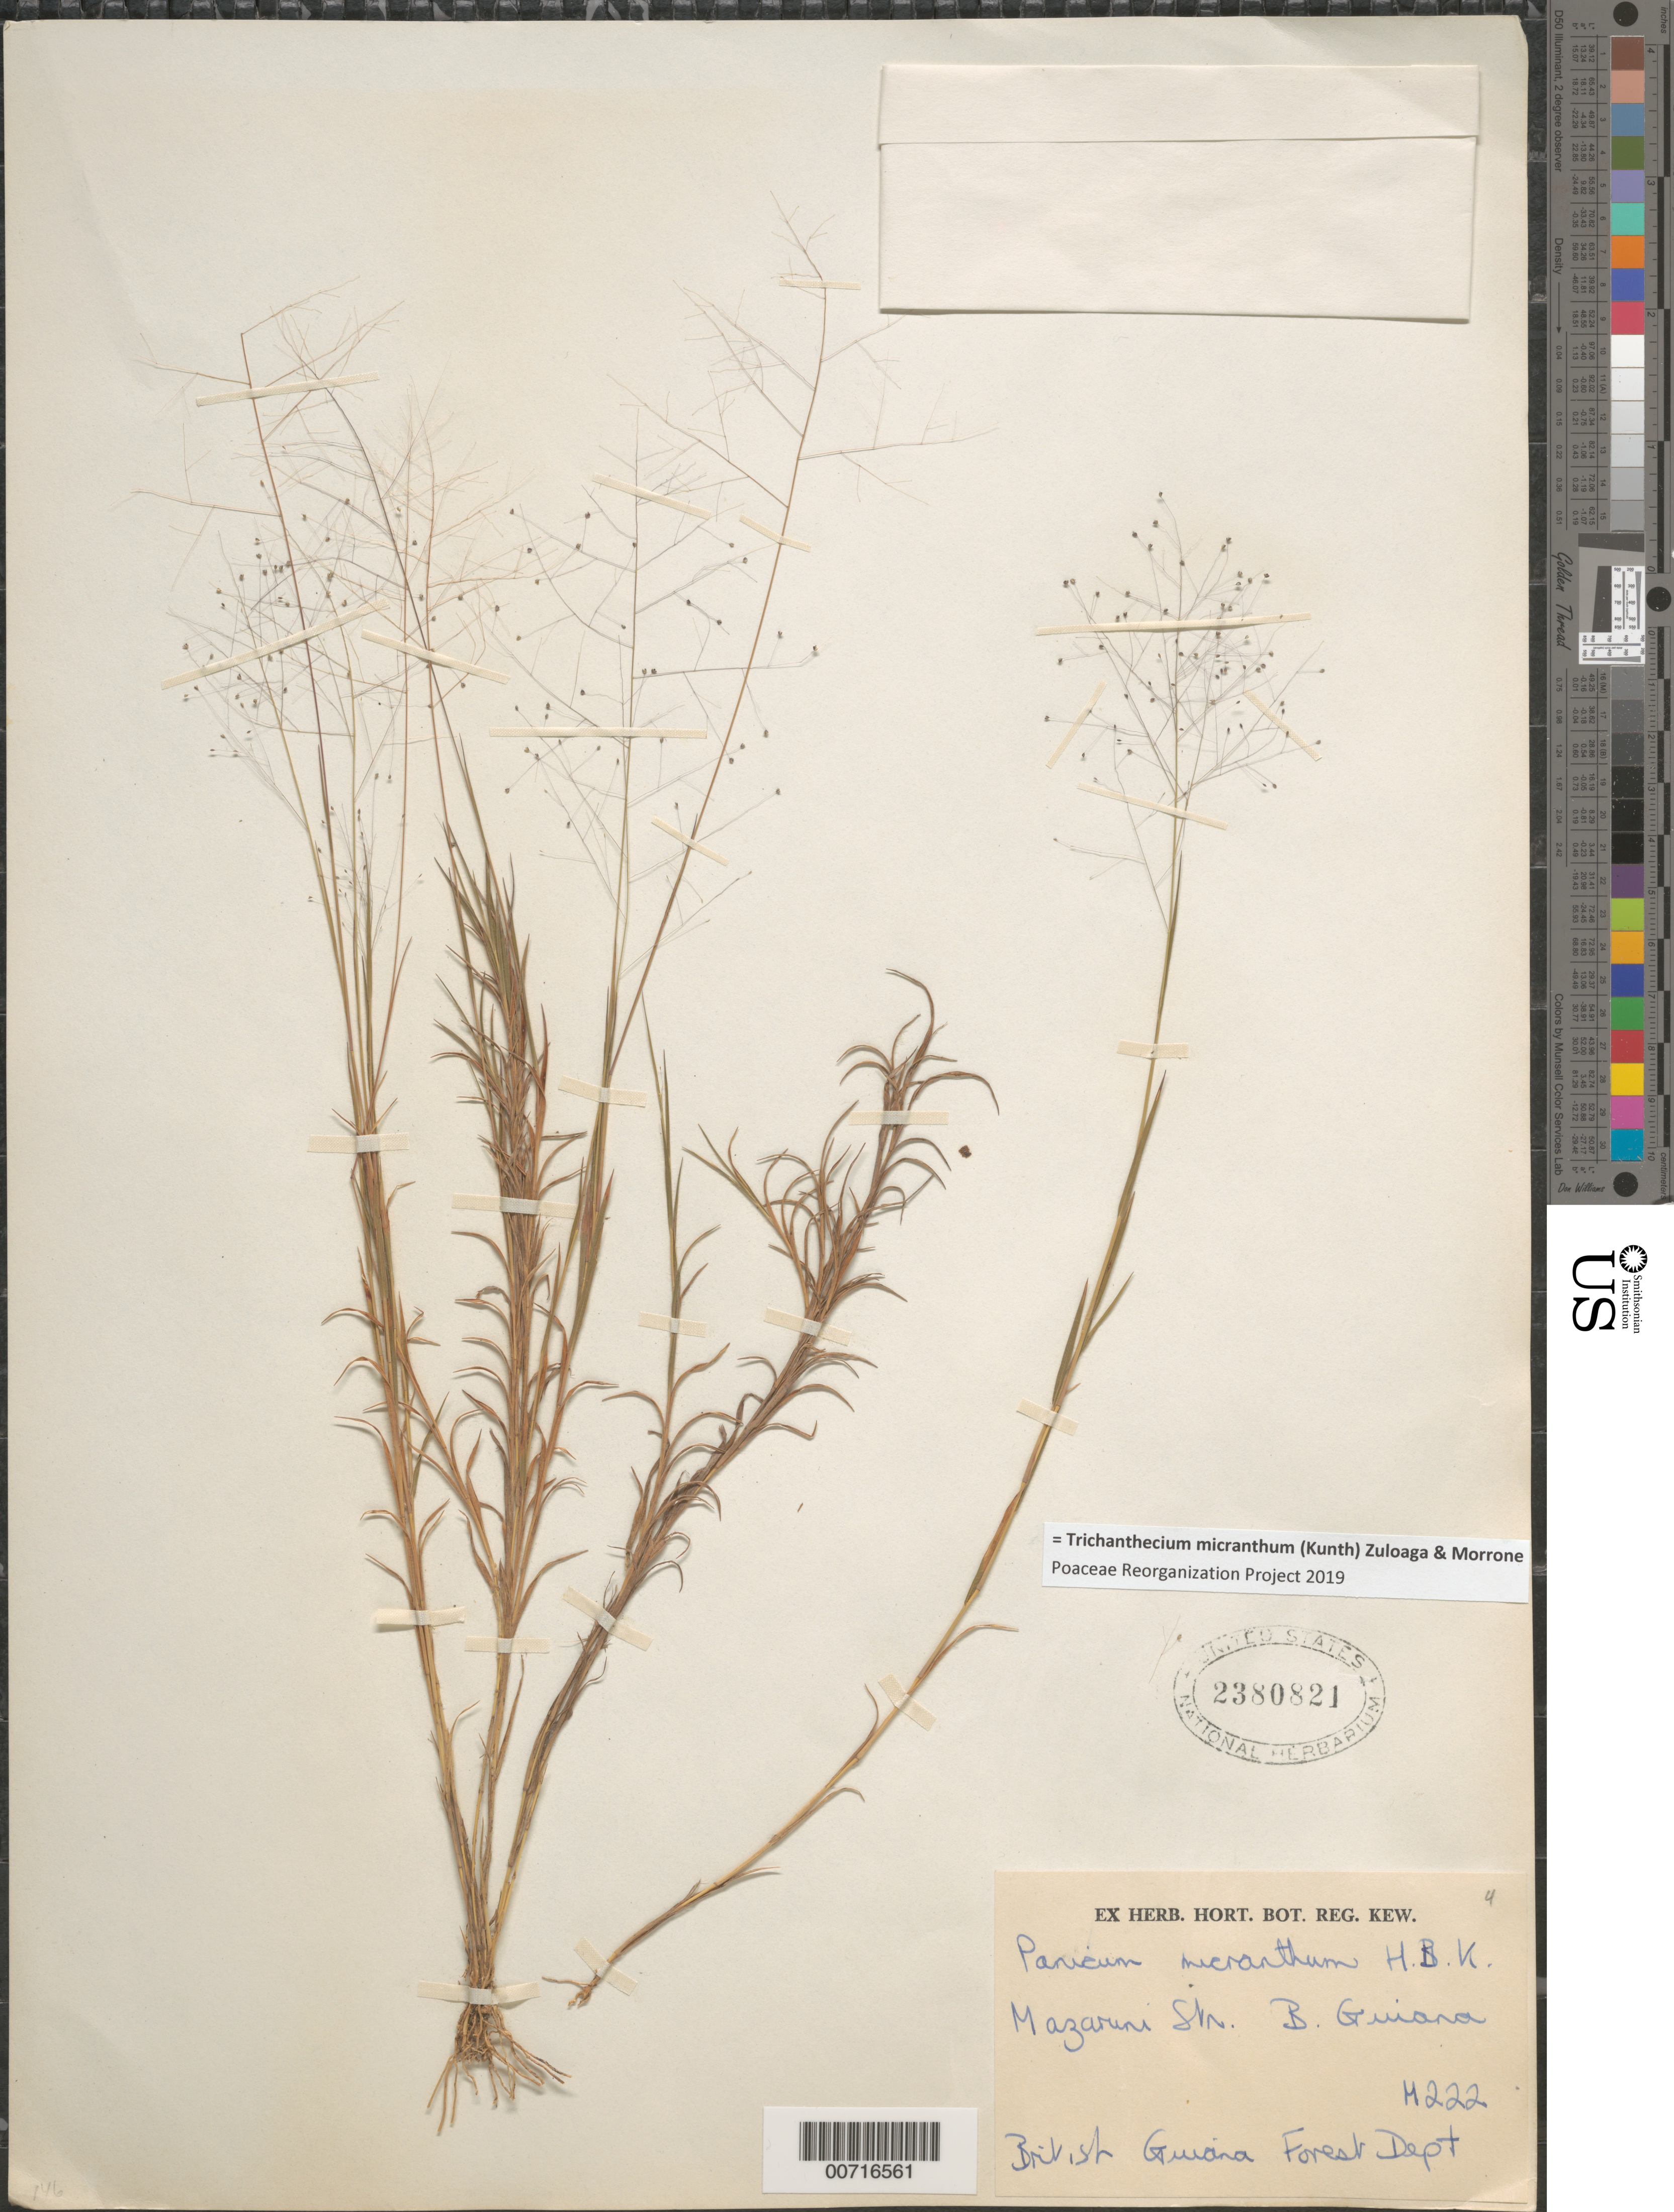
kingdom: Plantae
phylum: Tracheophyta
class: Liliopsida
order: Poales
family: Poaceae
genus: Trichanthecium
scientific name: Trichanthecium micranthum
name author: (Kunth) Zuloaga & Morrone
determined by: Poaceae Reorganization Project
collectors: Forest Dept. B. G. & British Guiana Forestry Dept.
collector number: M 222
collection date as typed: s.d.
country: Guyana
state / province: Cuyuni-Mazaruni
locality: Mazaruni Station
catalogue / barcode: US 2380821